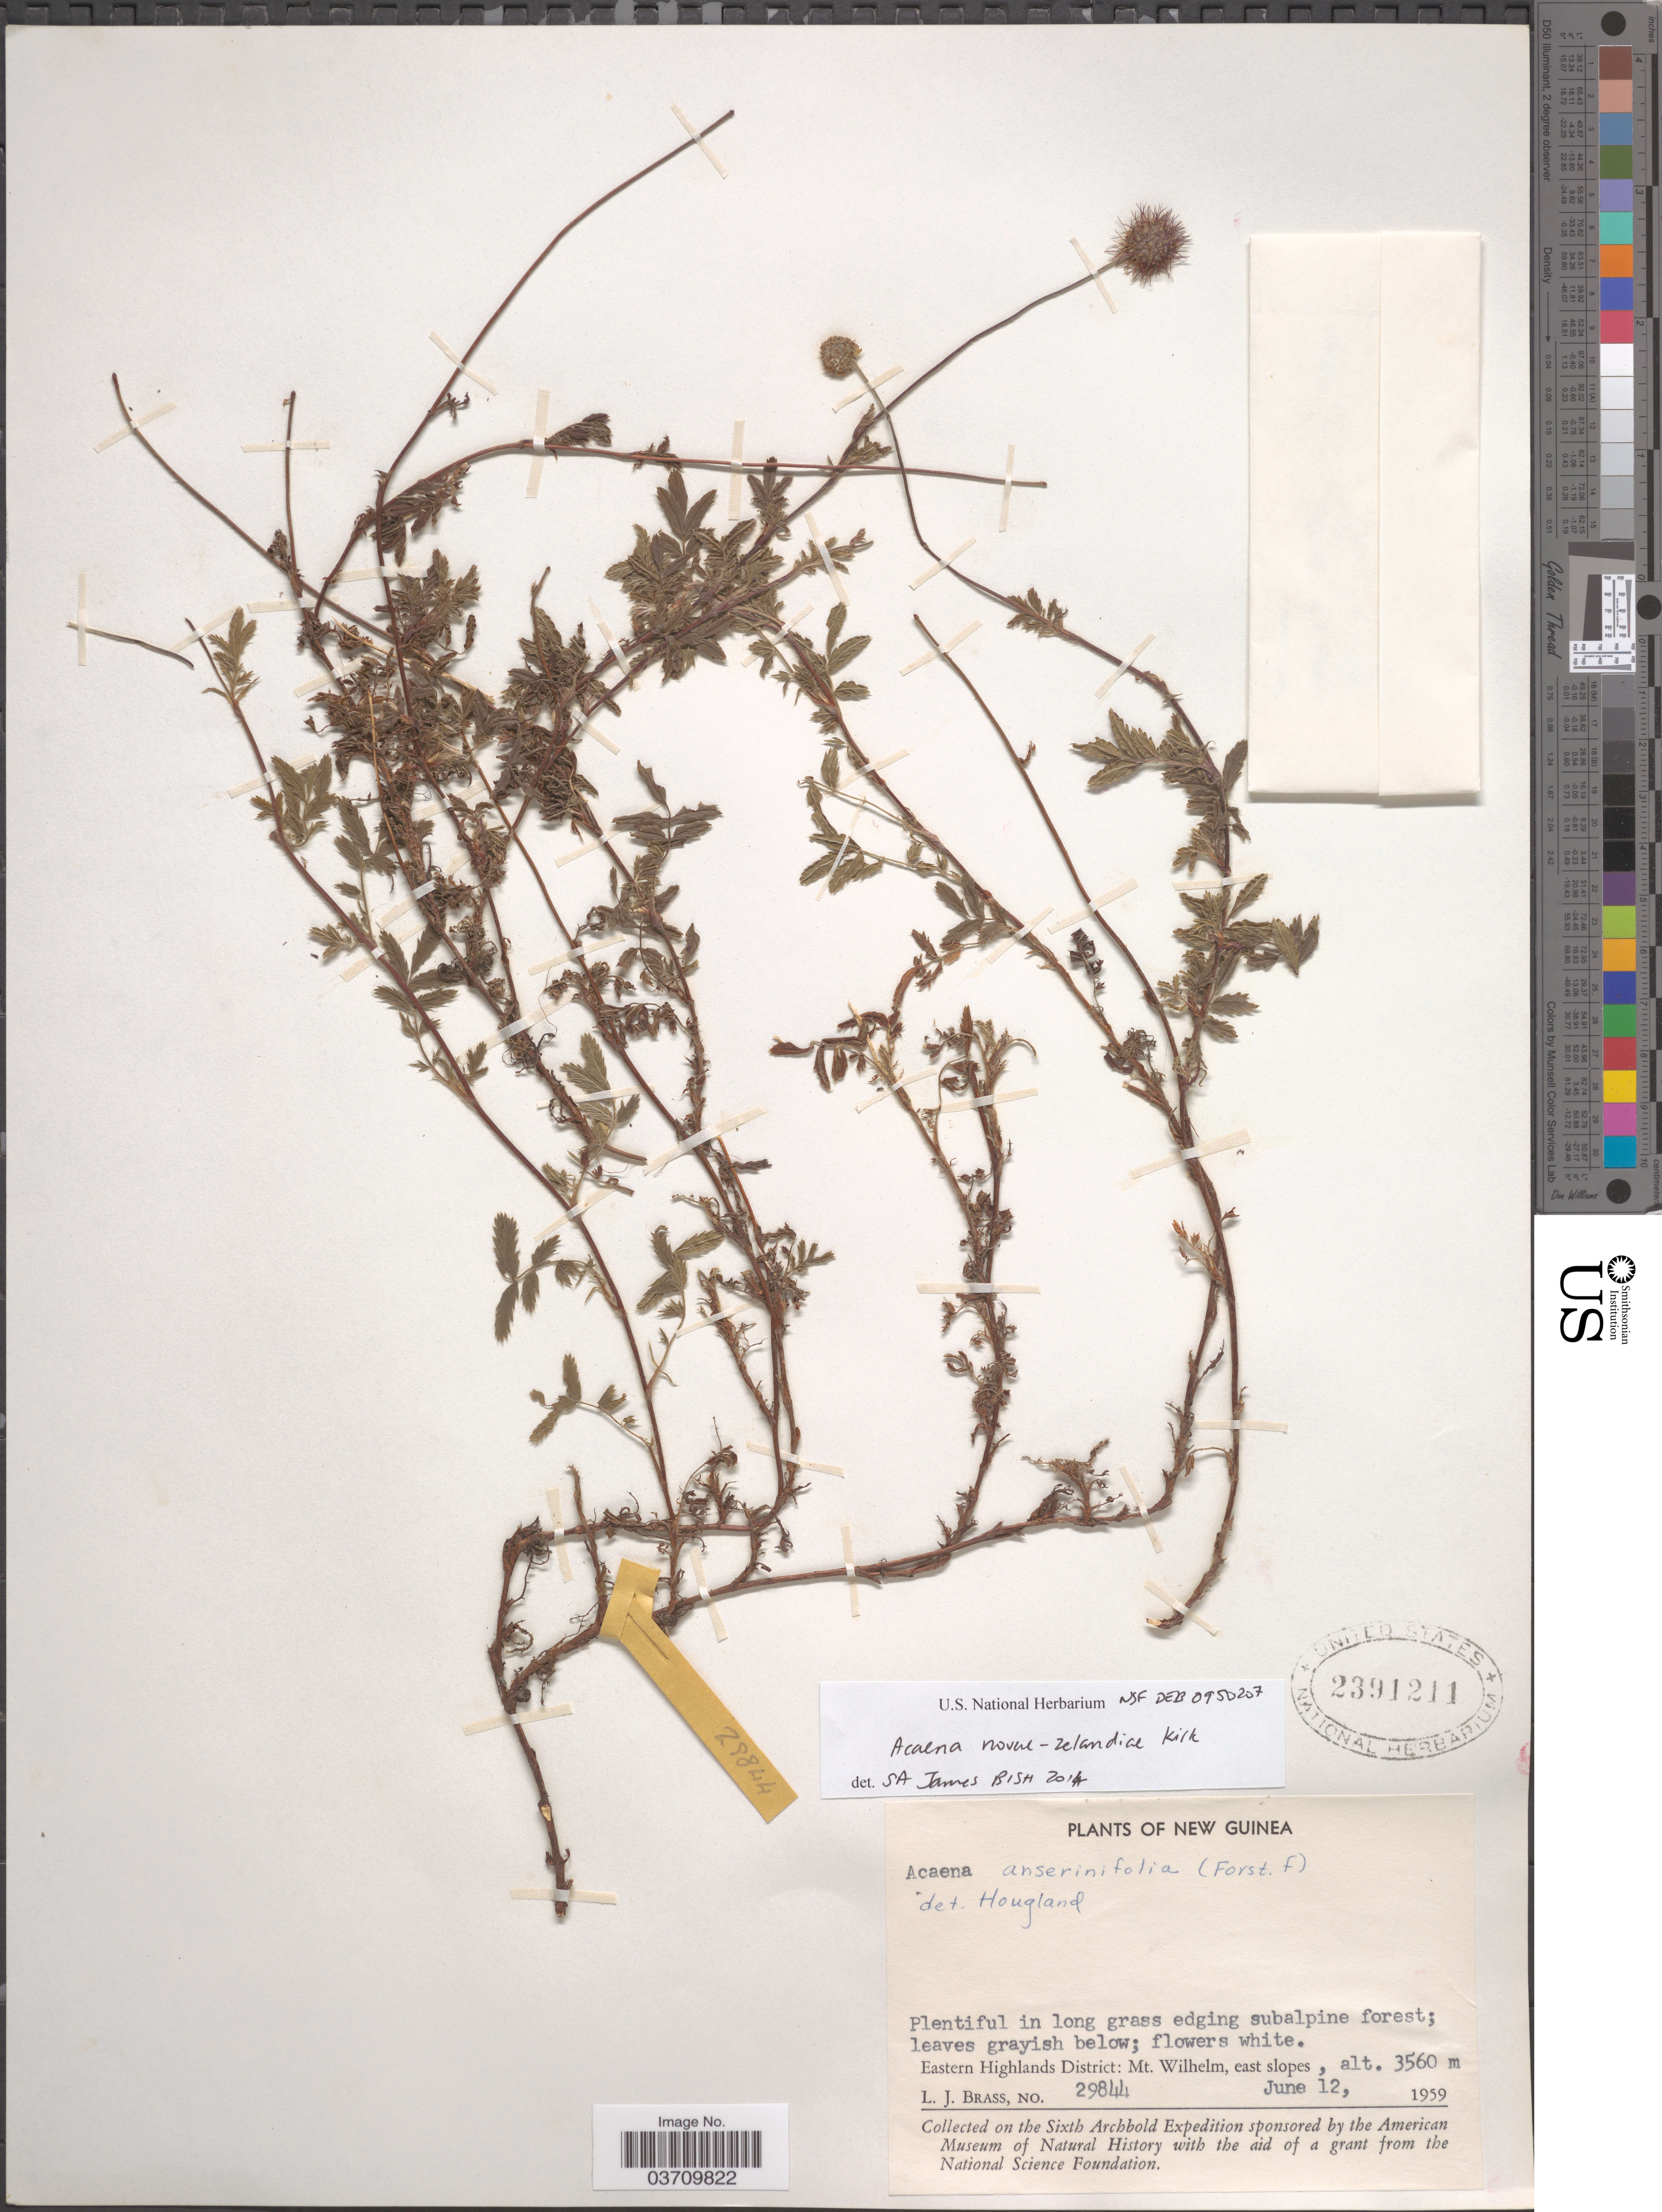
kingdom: Plantae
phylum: Tracheophyta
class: Magnoliopsida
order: Rosales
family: Rosaceae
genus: Acaena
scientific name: Acaena novae-zelandiae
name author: Kirk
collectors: L. J. Brass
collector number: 29844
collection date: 1959-06-12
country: Papua New Guinea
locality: New Guinea. Eastern Highlands District: Mt. Wilhelm, east slopes.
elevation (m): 3560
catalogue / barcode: US 2391211